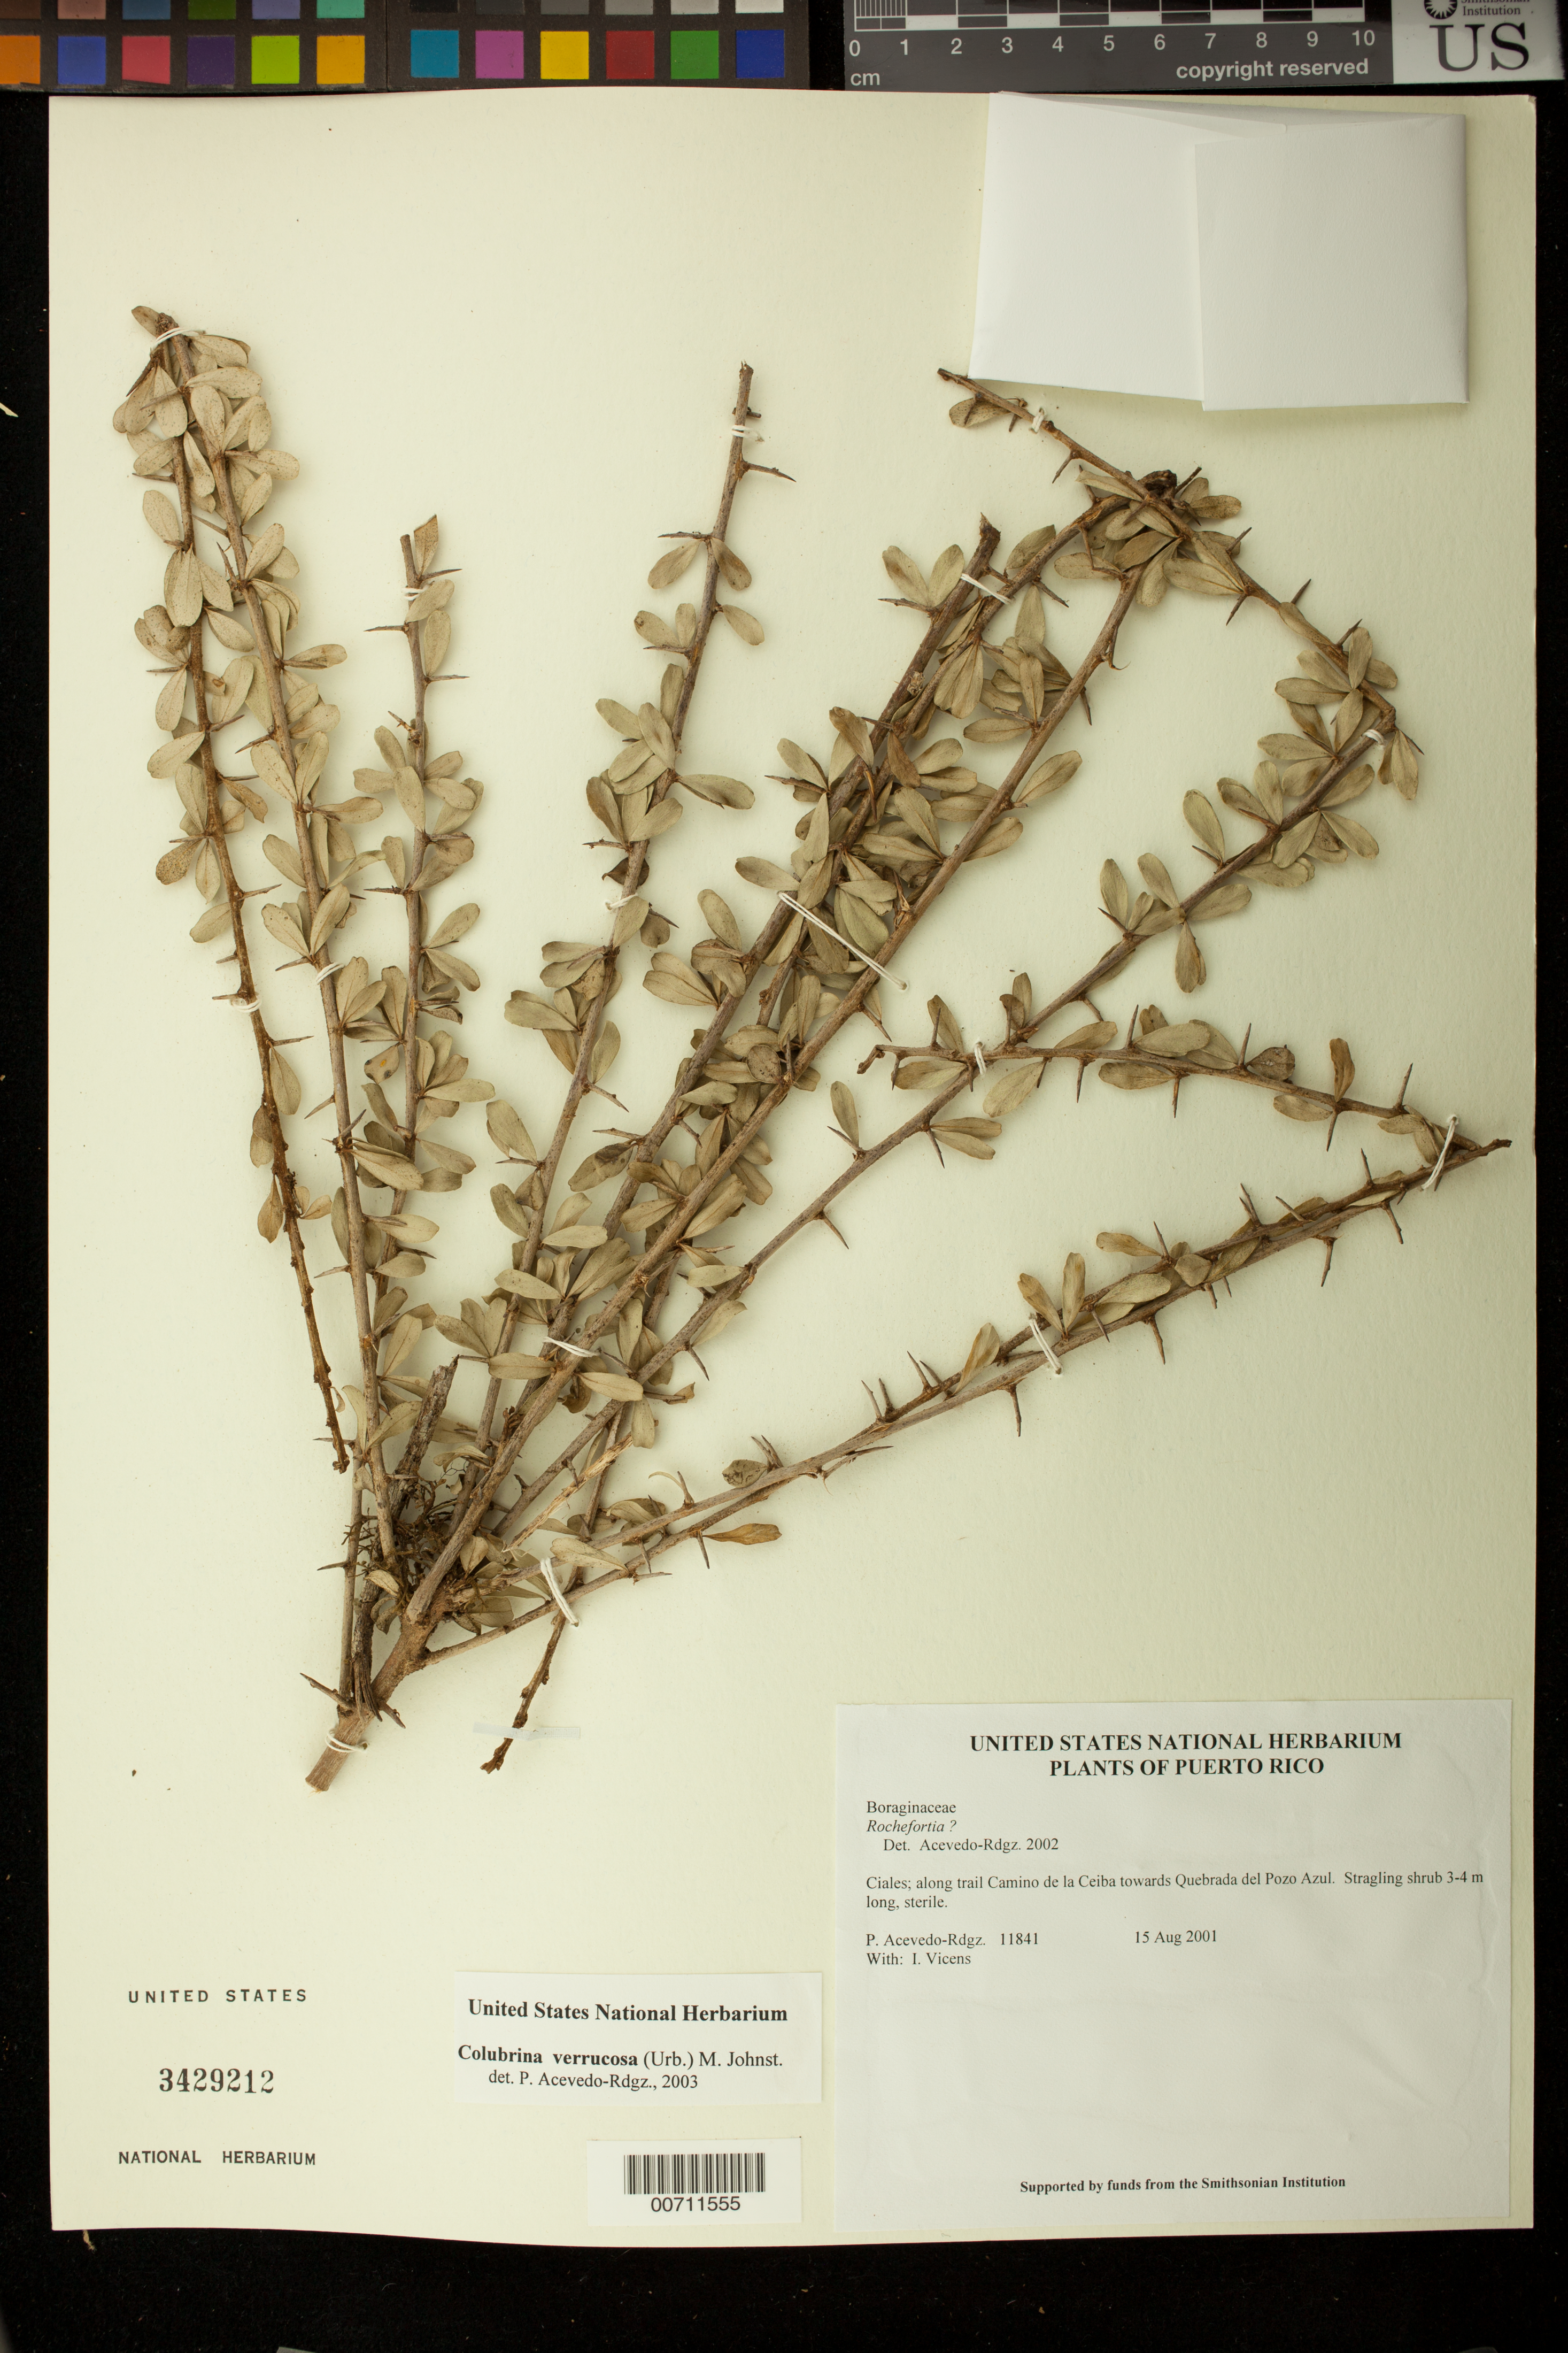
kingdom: Plantae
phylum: Tracheophyta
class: Magnoliopsida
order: Rosales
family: Rhamnaceae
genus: Colubrina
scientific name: Colubrina verrucosa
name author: (Urb.) M.C. Johnst.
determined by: Acevedo-Rodríguez, P., (BOT), Smithsonian Institution - National Museum of Natural History (UNITED STATES)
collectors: P. Acevedo-Rodr. & I. Vicens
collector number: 11841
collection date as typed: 15 Aug 2001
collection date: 2001-08-15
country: Puerto Rico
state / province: Ciales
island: Puerto Rico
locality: Ciales; along trail Camino de la Ceiba towards Quebrada del Pozo Azul.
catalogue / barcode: US 3429212